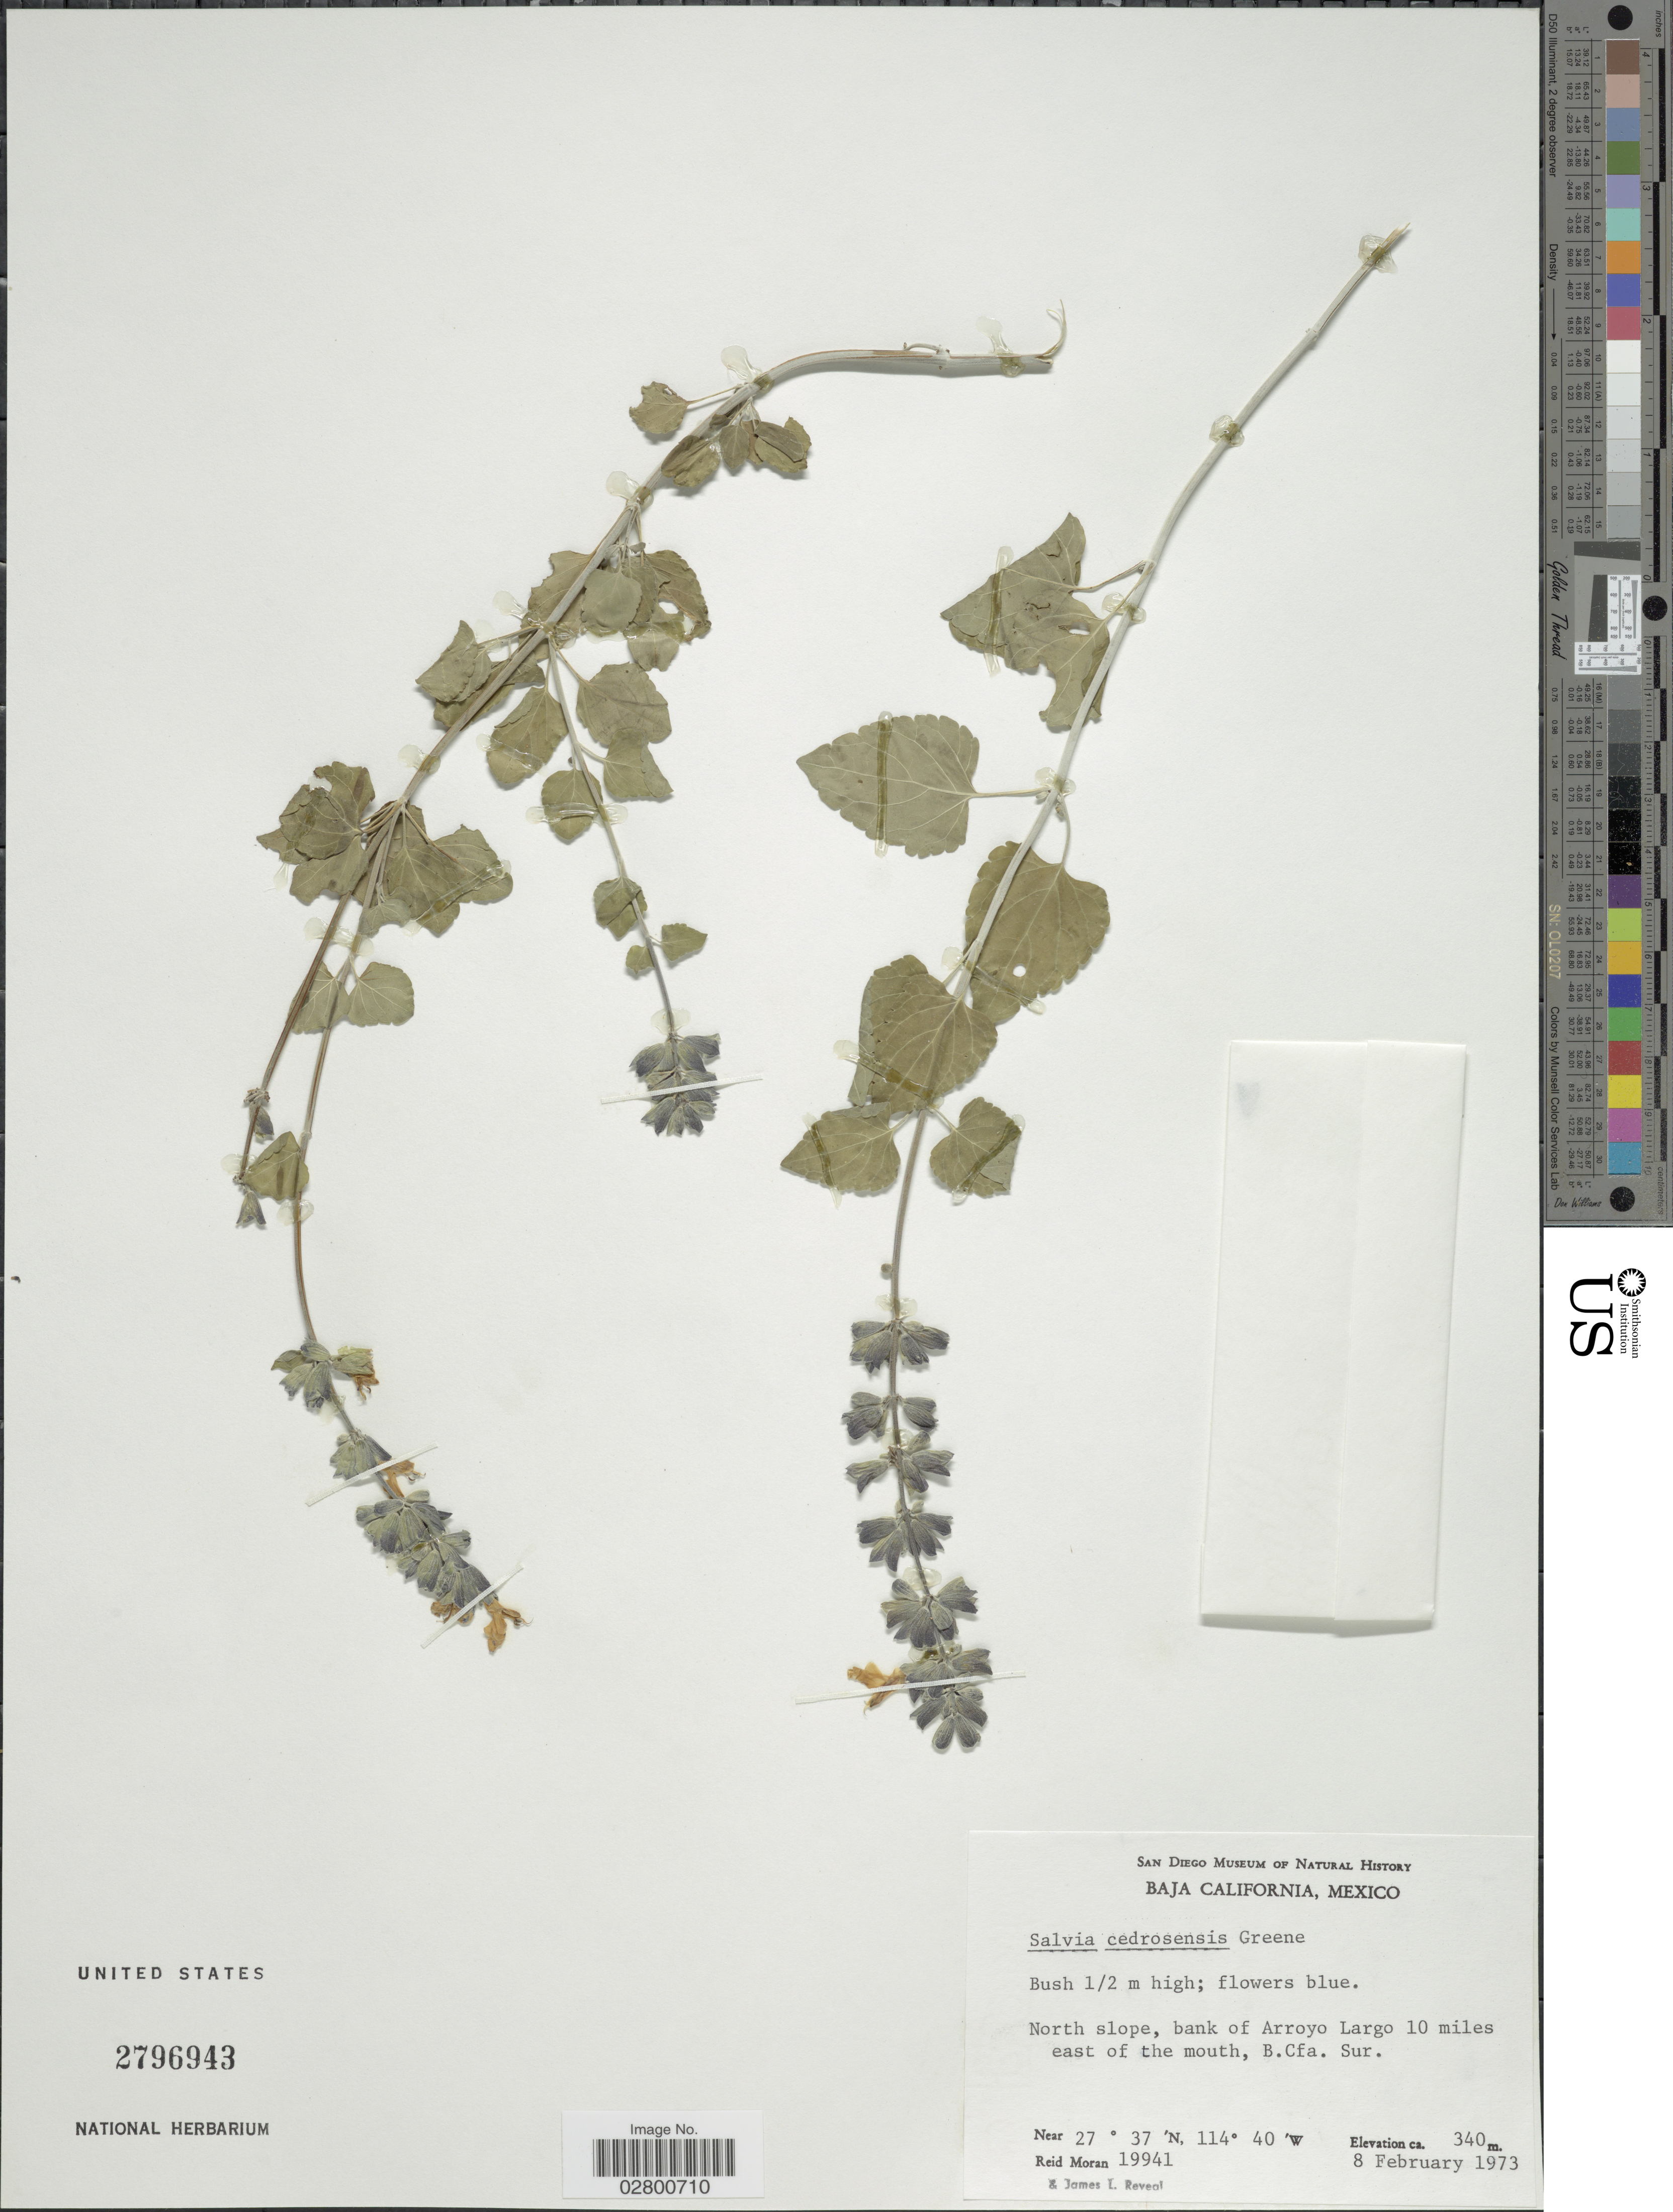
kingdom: Plantae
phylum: Tracheophyta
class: Magnoliopsida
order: Lamiales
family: Lamiaceae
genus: Salvia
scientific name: Salvia cedrosensis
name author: Greene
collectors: R. V. Moran & J. L. Reveal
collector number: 19941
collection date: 1973-02-08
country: Mexico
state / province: Baja California Sur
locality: Baja California, North slope, bank of Arroyo Largo 10 miles east of the mouth, B.Cfa. Sur.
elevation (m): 340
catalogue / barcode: US 2796943